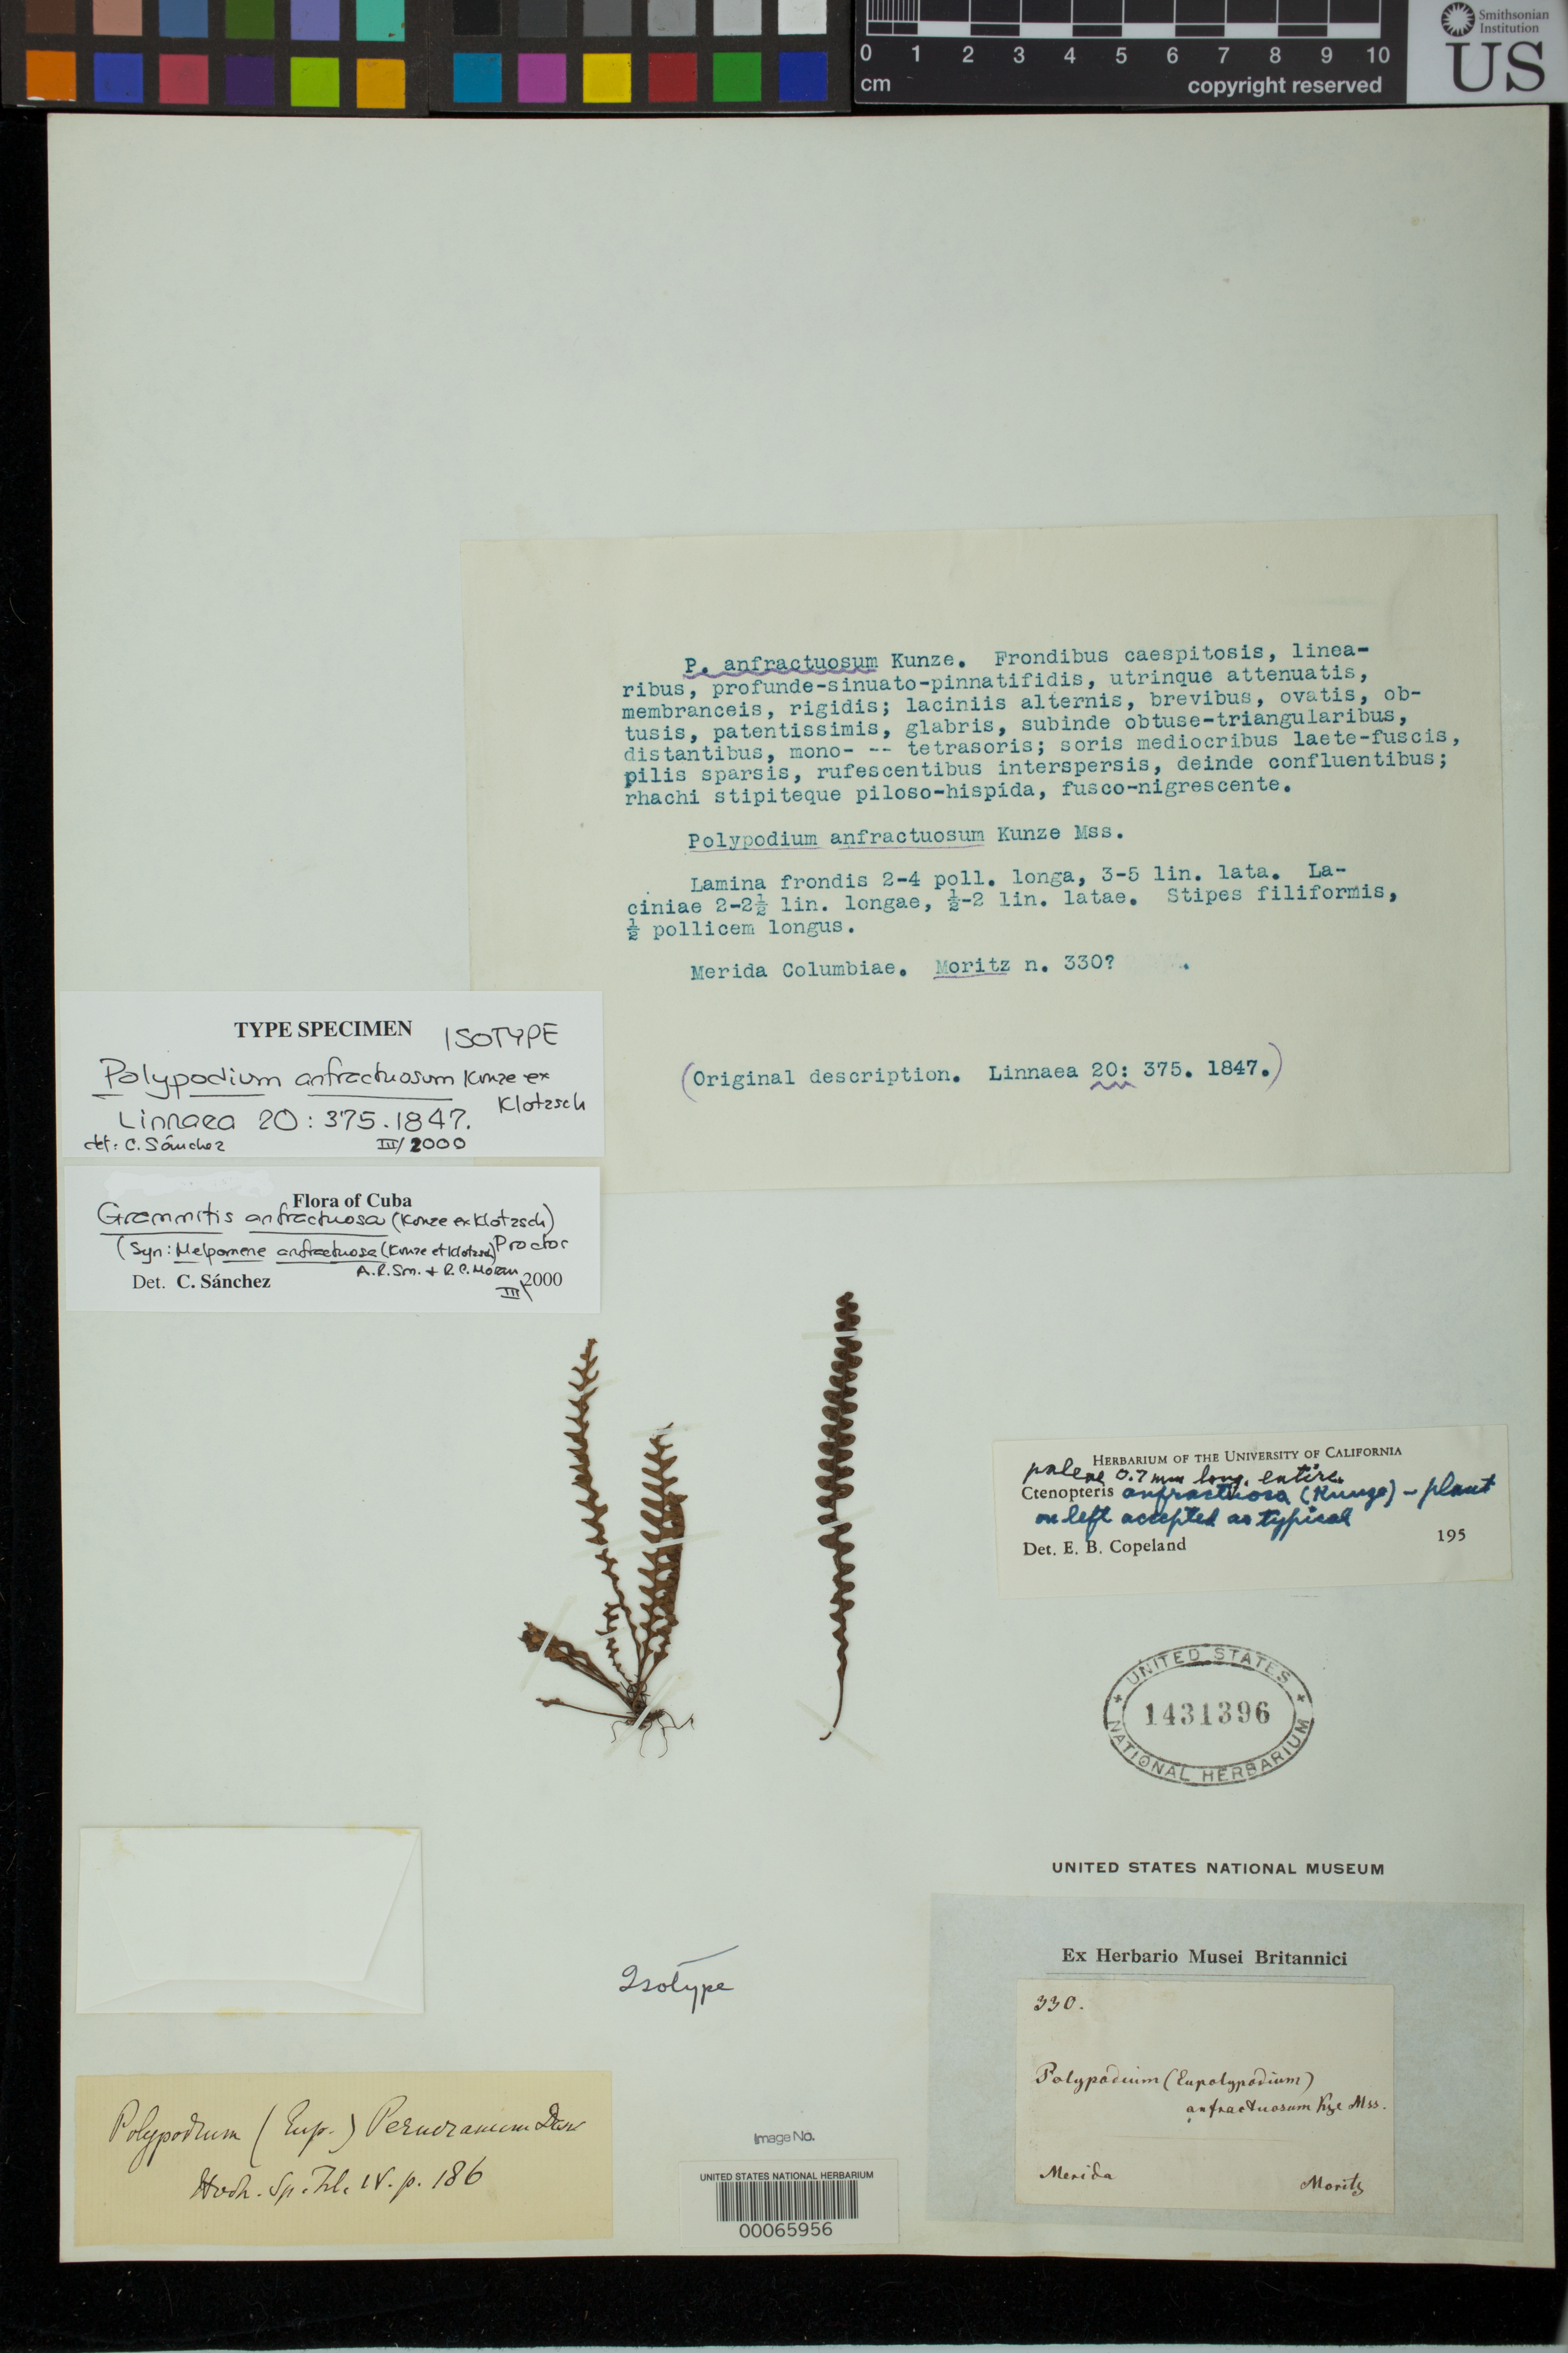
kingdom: Plantae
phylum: Tracheophyta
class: Polypodiopsida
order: Polypodiales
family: Polypodiaceae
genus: Polypodium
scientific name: Polypodium anfractuosum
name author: Kunze ex Klotzsch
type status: Isotype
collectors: A. Moritz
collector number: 330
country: Venezuela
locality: Merida.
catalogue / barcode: US 1431396